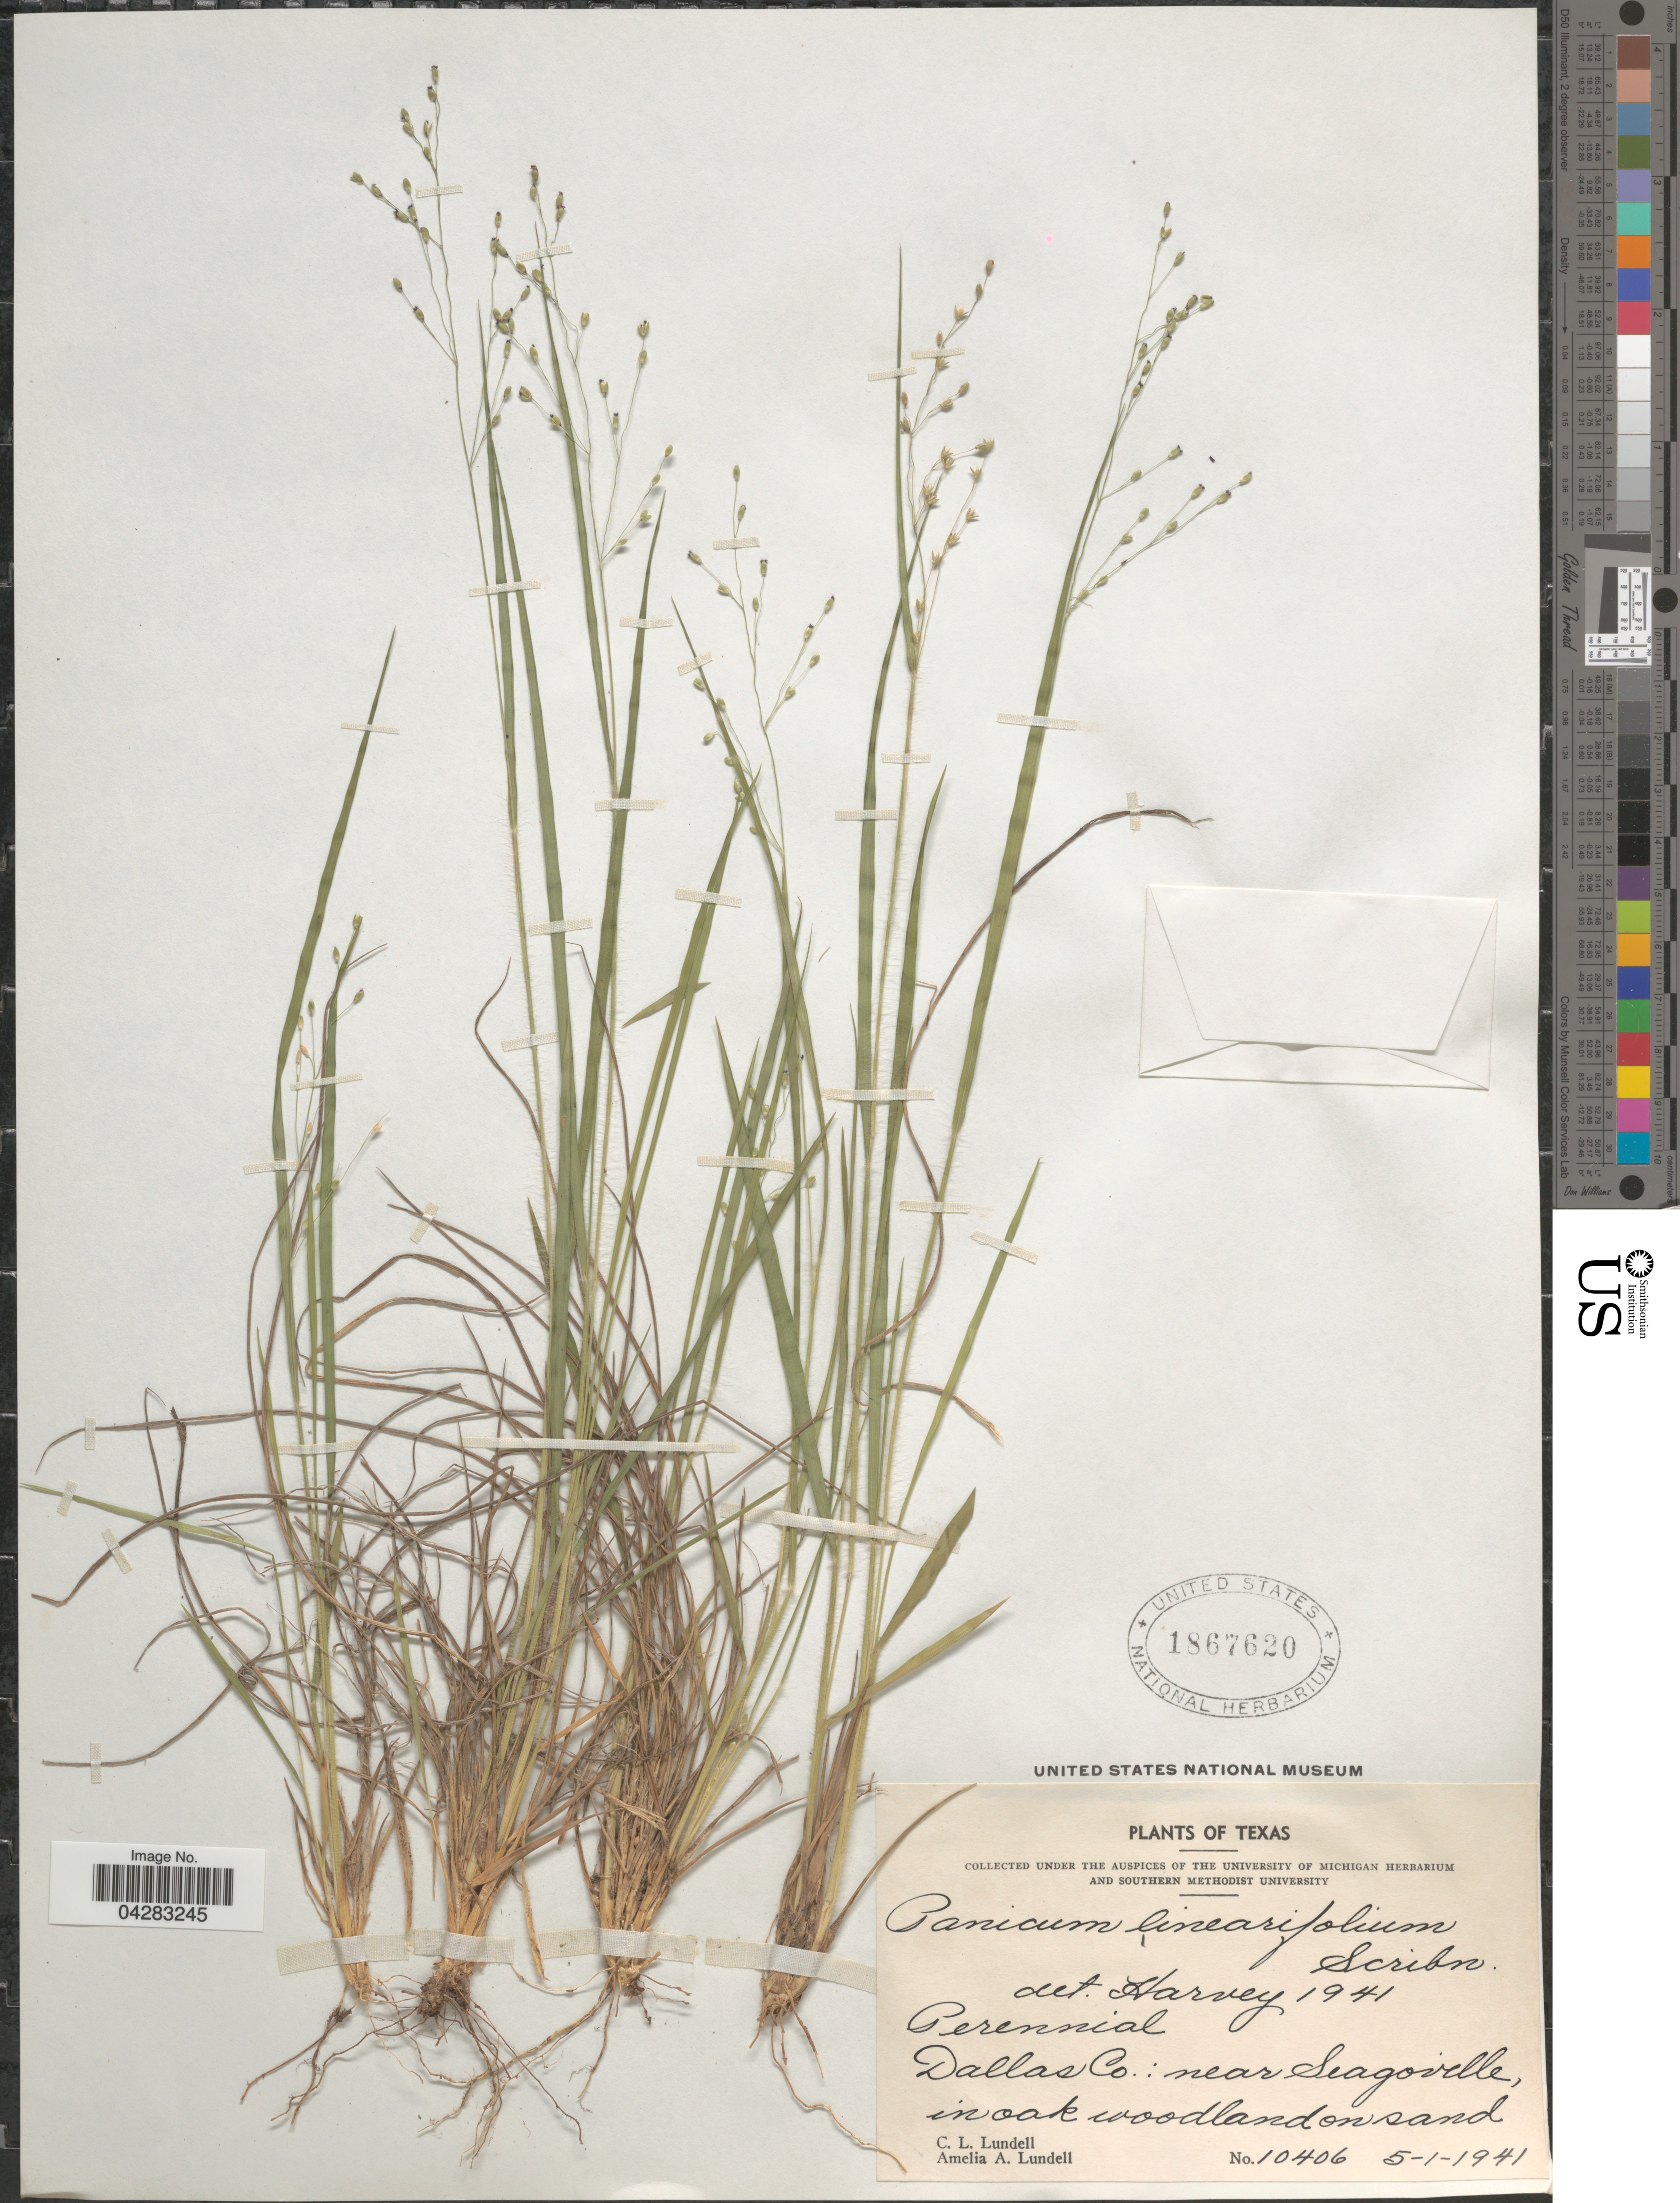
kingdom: Plantae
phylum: Tracheophyta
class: Liliopsida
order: Poales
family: Poaceae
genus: Dichanthelium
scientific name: Dichanthelium linearifolium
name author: (Scribn.) Gould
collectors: C. L. Lundell & A. A. Lundell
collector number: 10406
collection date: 1941-05-01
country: United States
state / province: Texas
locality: Dallas Co.: near Seagoville, in oak woodland on sand.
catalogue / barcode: US 1867620